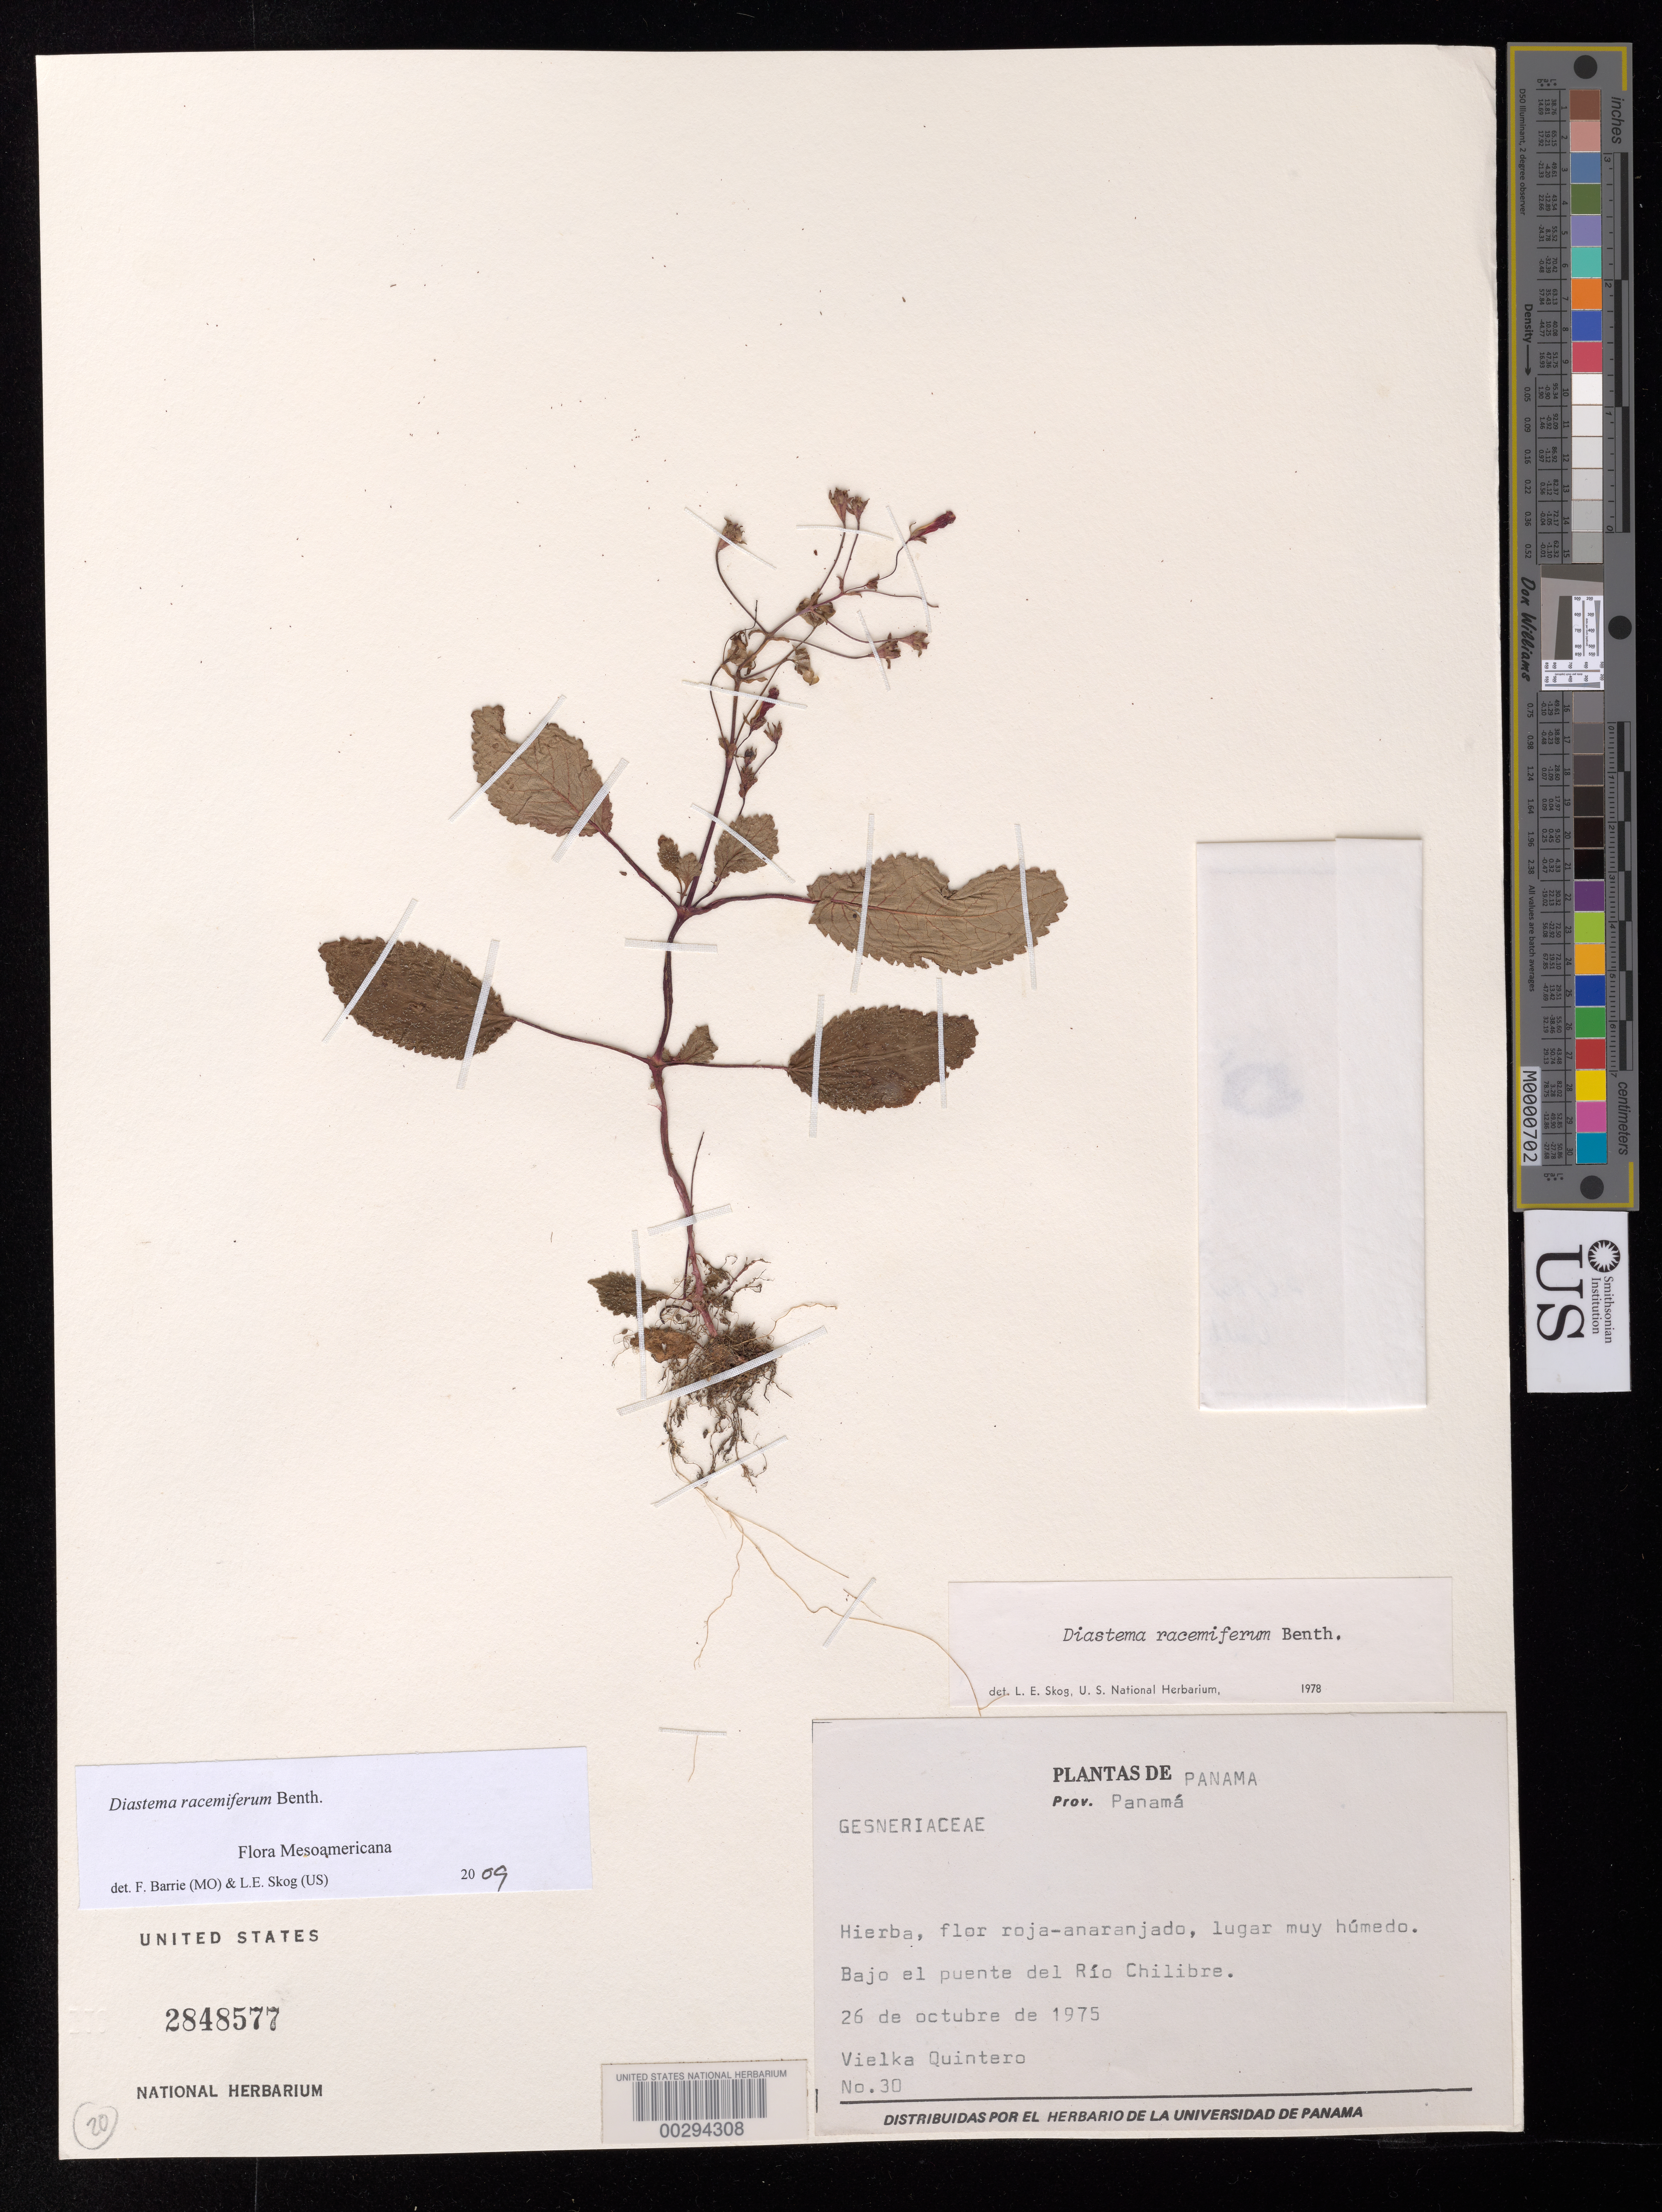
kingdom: Plantae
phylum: Tracheophyta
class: Magnoliopsida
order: Lamiales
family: Gesneriaceae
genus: Diastema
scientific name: Diastema racemiferum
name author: Benth.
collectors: V. Quintero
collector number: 30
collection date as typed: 26 Oct 1975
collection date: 1975-10-26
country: Panama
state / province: Panamá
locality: Short of bridge from Rio Chilibre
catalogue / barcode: US 2848577